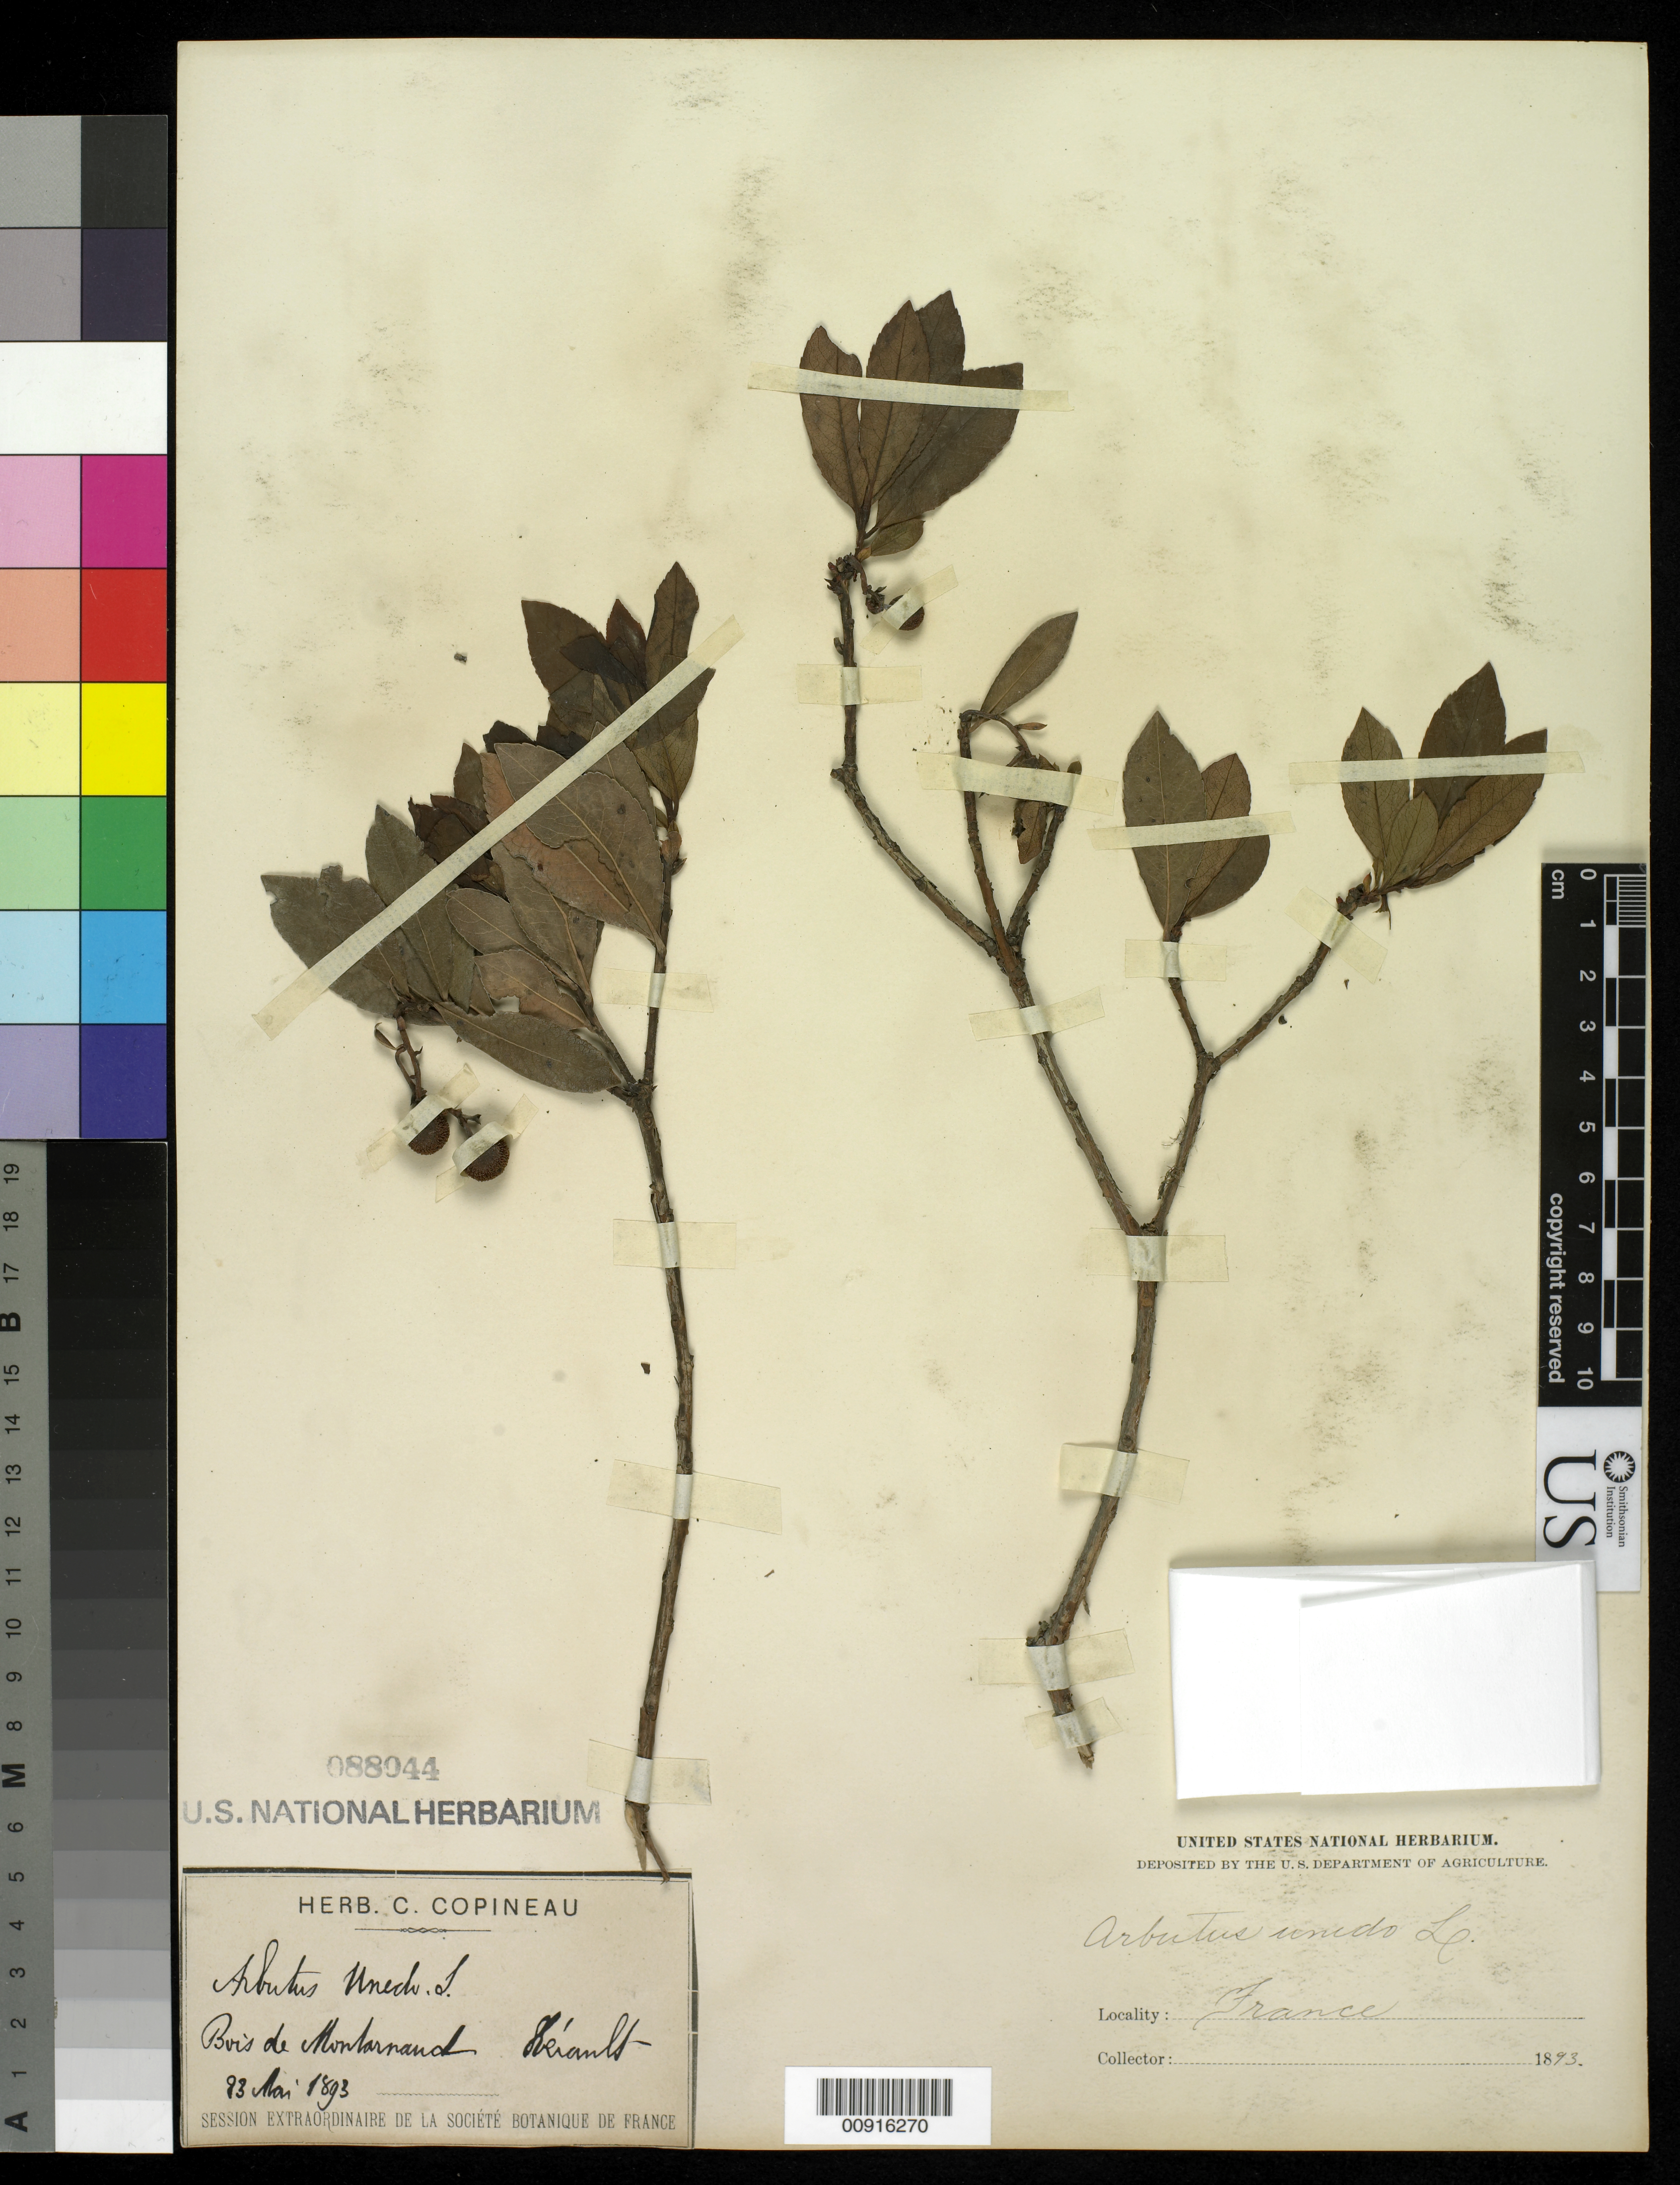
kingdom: Plantae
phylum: Tracheophyta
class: Magnoliopsida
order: Ericales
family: Ericaceae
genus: Arbutus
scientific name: Arbutus unedo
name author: L.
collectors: C. Copineau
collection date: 1893-05-23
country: France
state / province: Occitanie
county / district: Hérault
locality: Bois de Montarnaud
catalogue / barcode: US 88044